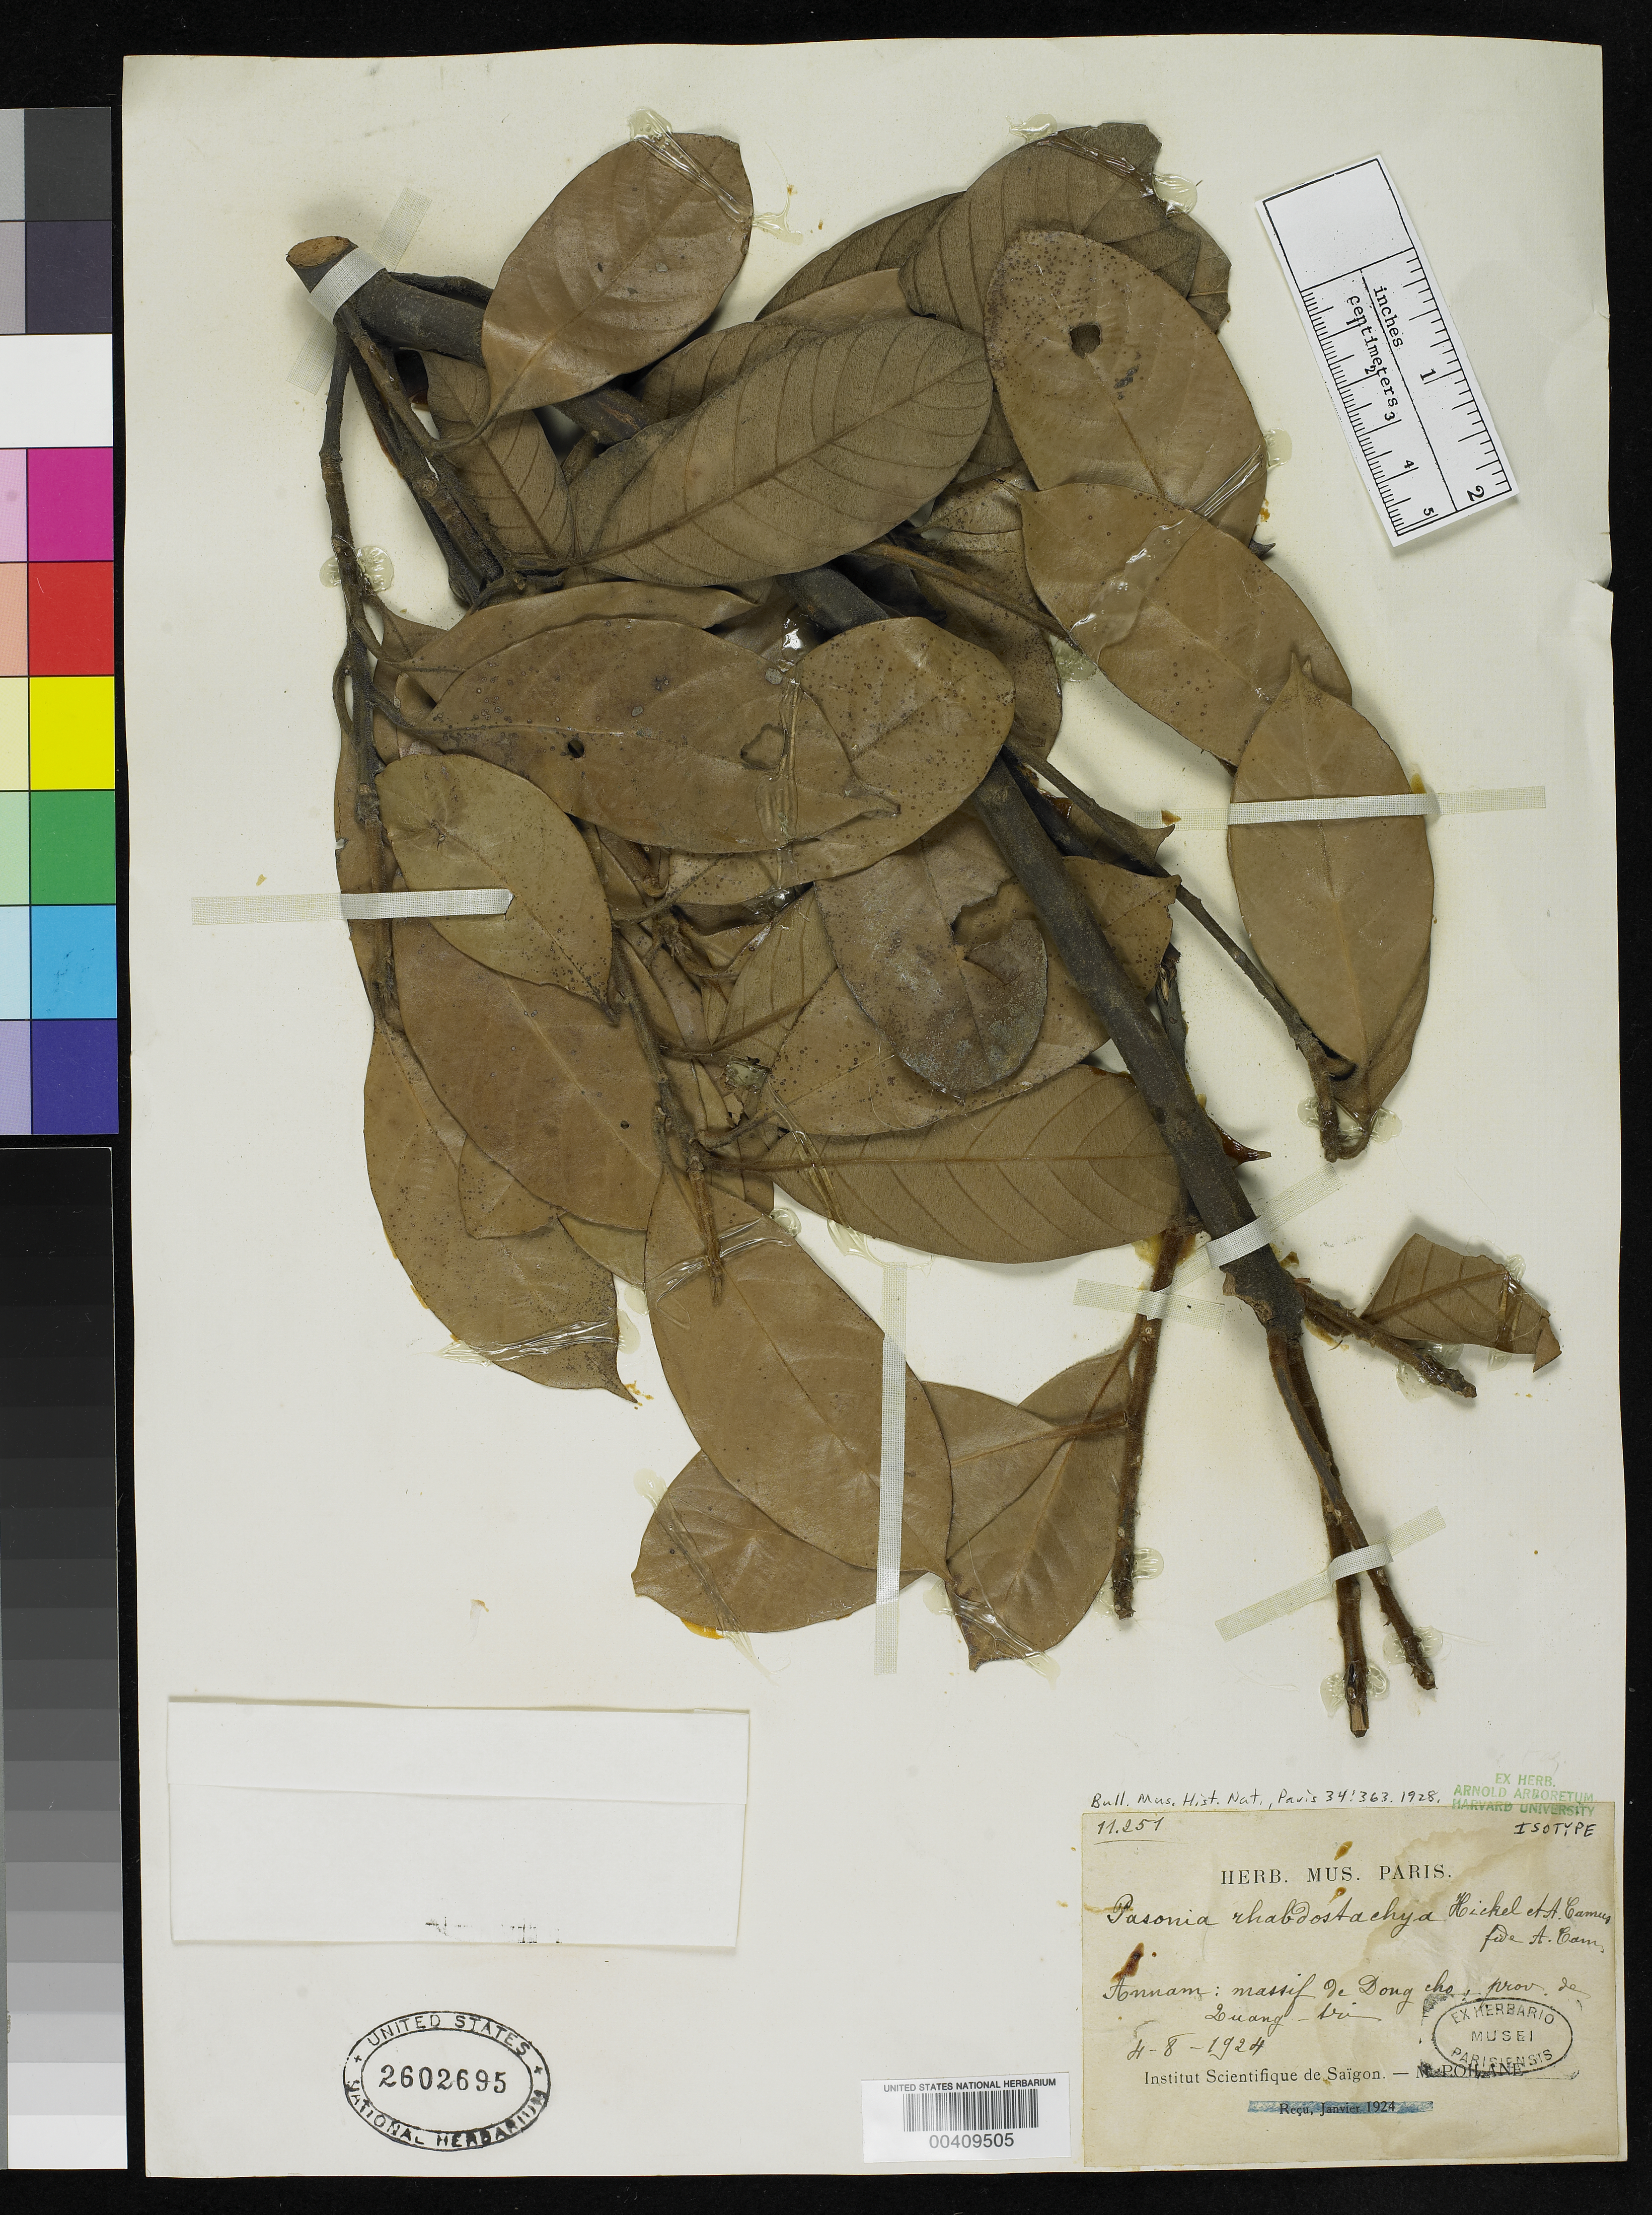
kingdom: Plantae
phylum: Tracheophyta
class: Magnoliopsida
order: Fagales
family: Fagaceae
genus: Pasania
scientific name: Pasania rhabdostachya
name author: Hickel & A. Camus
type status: Isotype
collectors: E. Poilane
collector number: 11251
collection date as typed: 04 Aug 1924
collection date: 1924-08-04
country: Vietnam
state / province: Quang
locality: Massif de Dong Cho.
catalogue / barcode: US 2602695